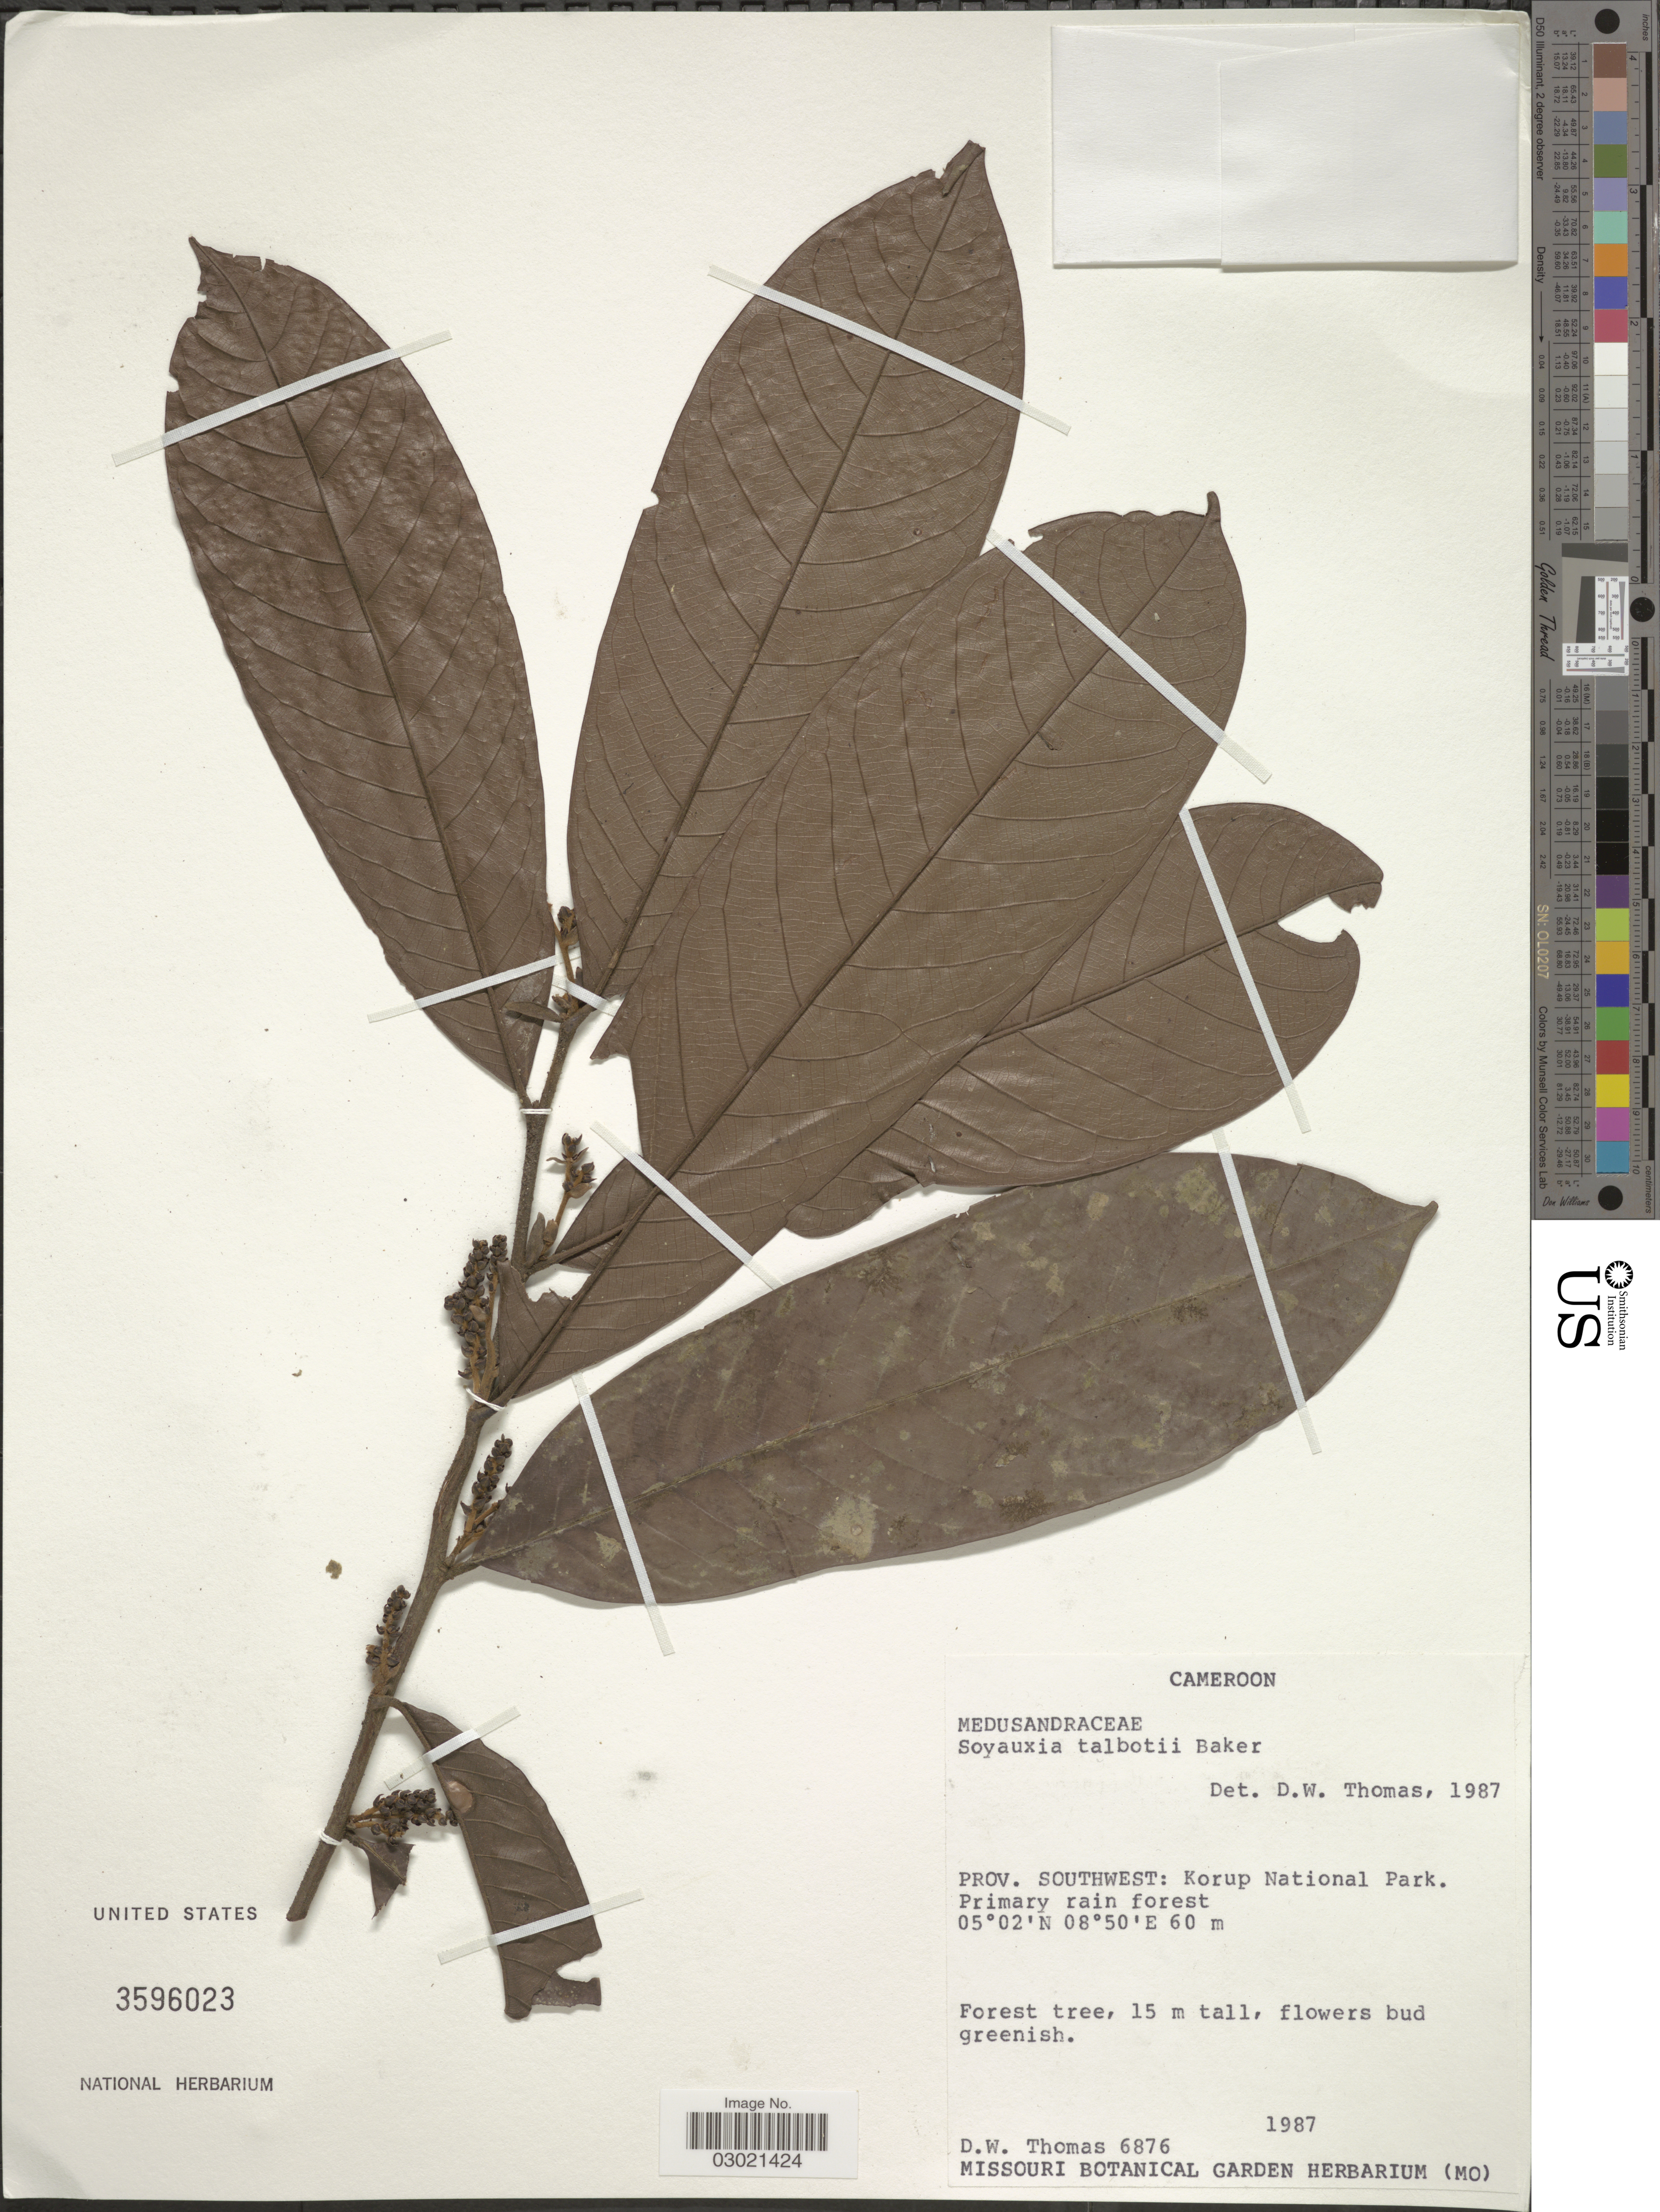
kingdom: Plantae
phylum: Tracheophyta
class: Magnoliopsida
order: Saxifragales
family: Peridiscaceae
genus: Soyauxia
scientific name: Soyauxia talbotii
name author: Baker f.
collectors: D. W. Thomas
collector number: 6876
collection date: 1987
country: Cameroon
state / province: Sud-Ouest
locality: Prov. Southwest: Korup National Park.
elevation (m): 60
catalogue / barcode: US 3596023